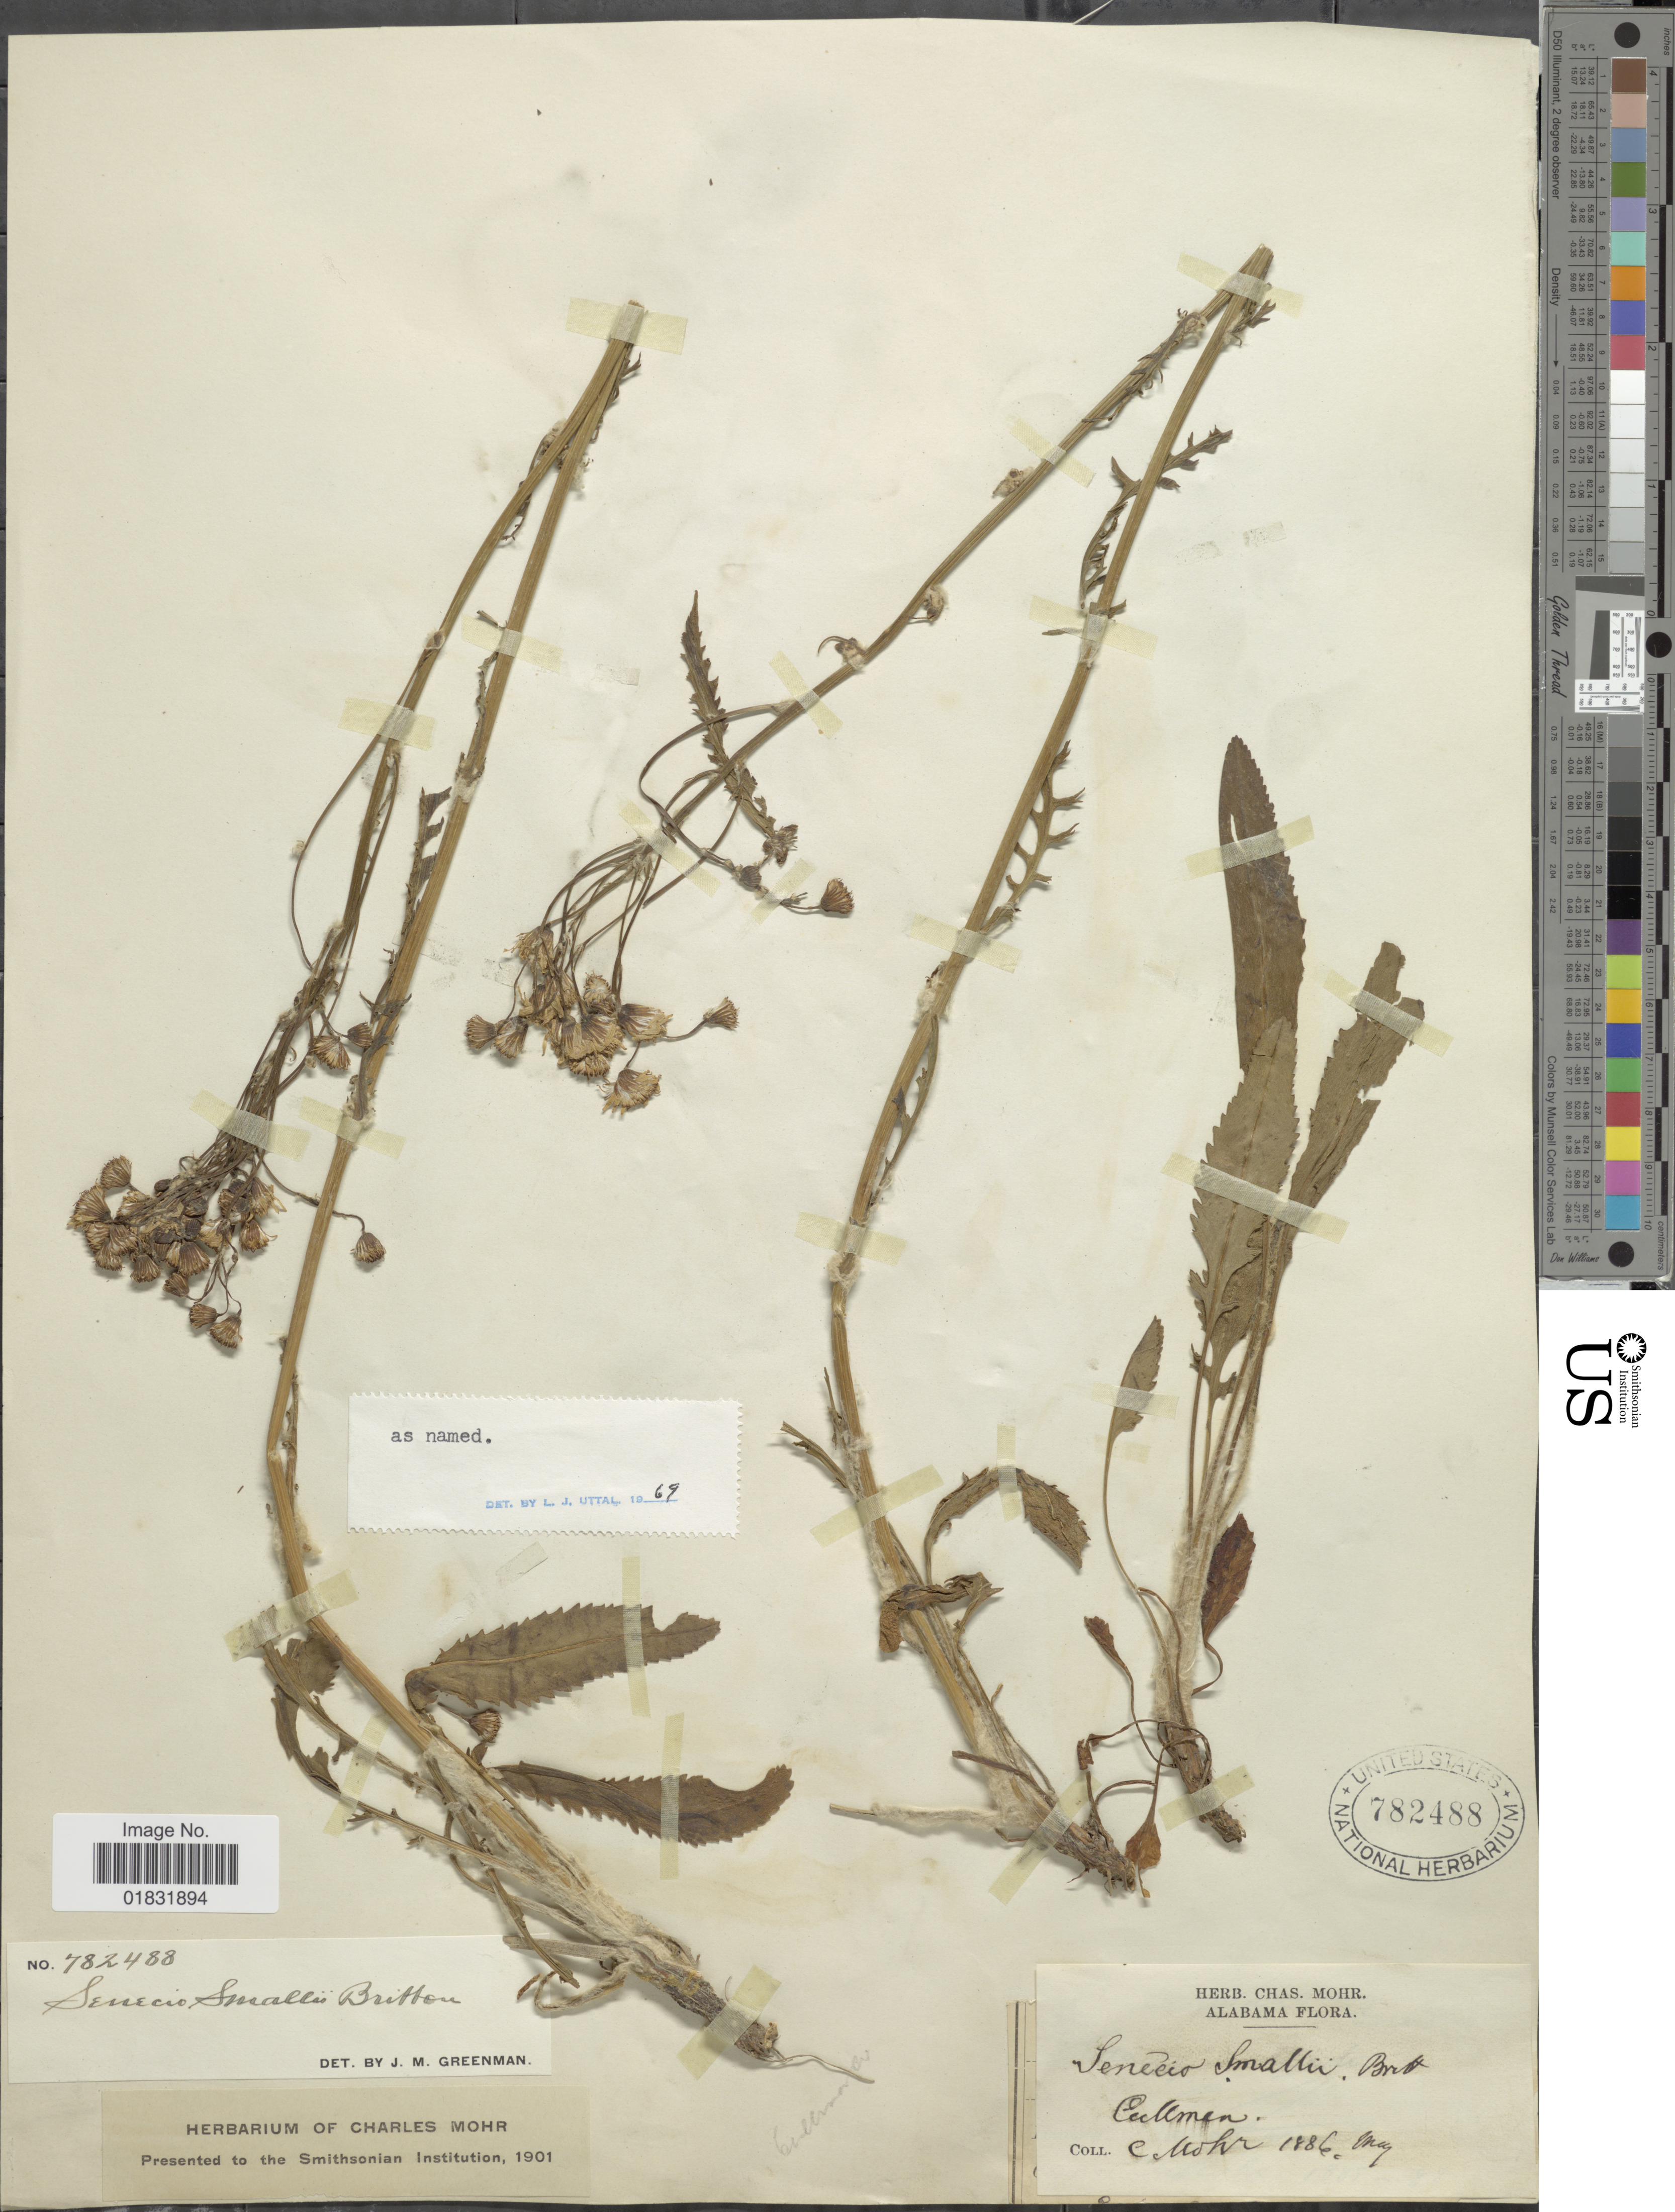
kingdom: Plantae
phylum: Tracheophyta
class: Magnoliopsida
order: Asterales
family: Asteraceae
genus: Packera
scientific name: Packera smallii Britton comb ined.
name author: Britton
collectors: C. T. Mohr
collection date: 1886-05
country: United States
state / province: Alabama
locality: Cullman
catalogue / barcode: US 782488